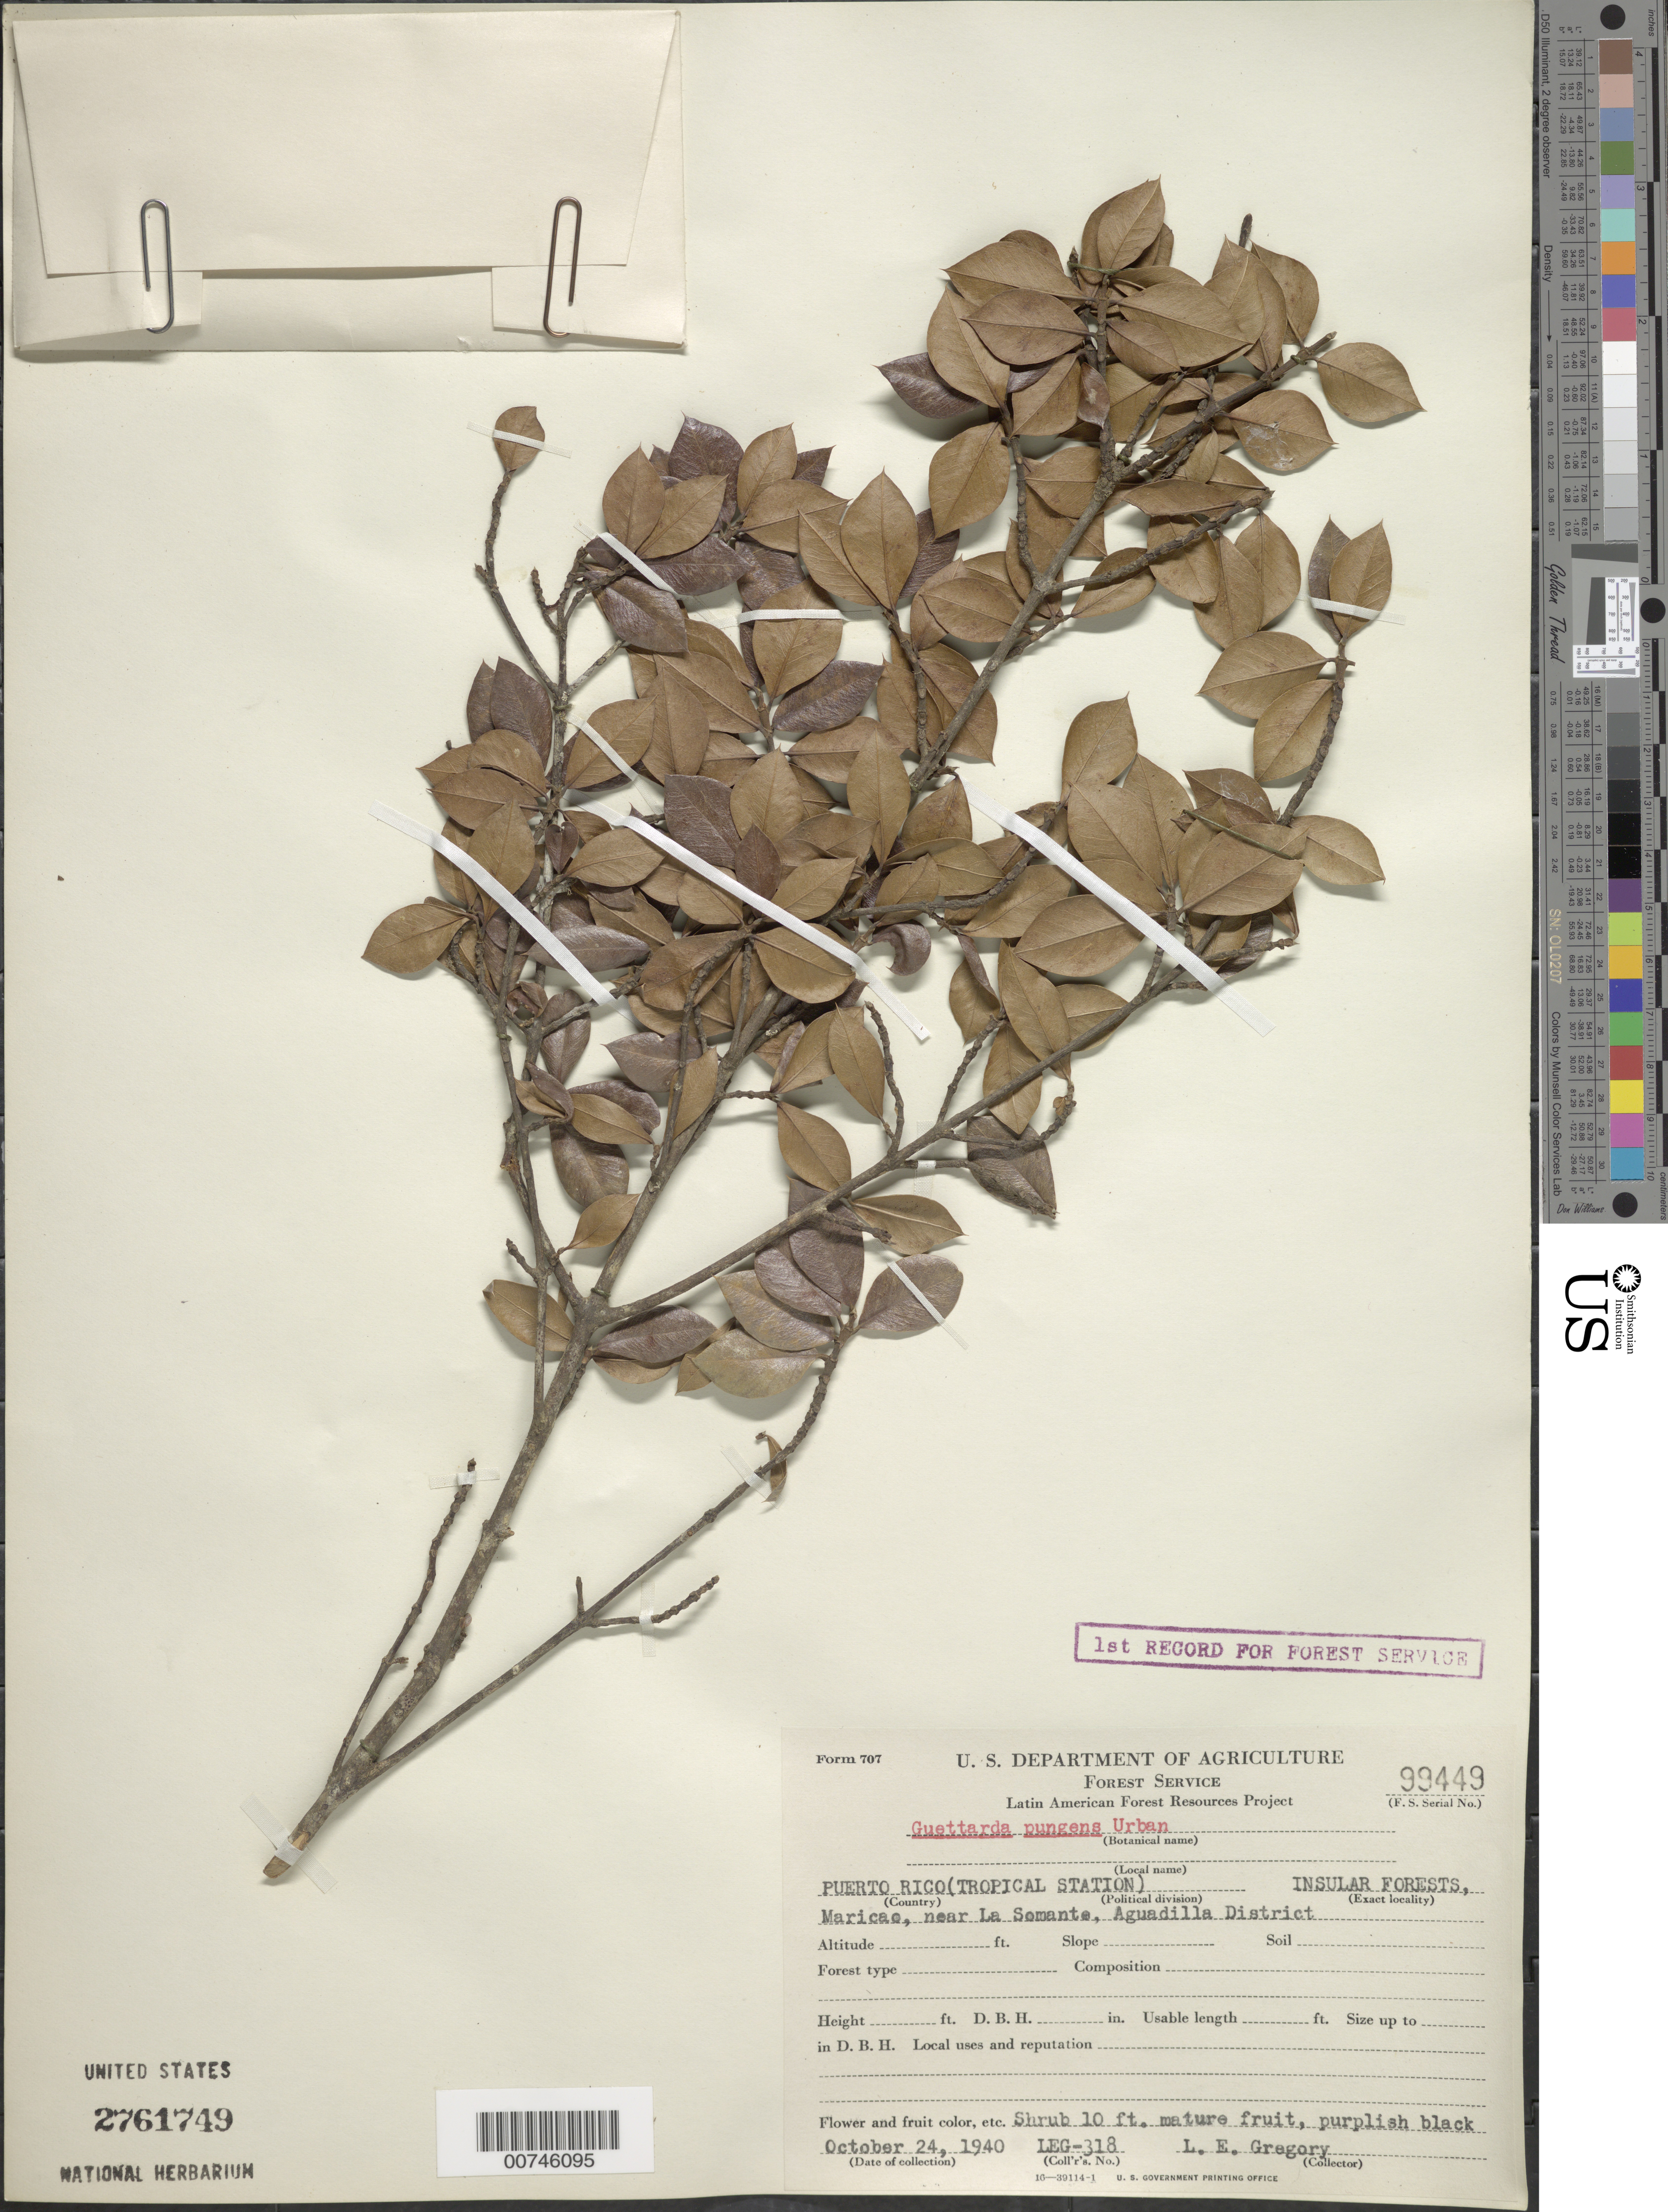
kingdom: Plantae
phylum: Tracheophyta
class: Magnoliopsida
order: Gentianales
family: Rubiaceae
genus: Guettarda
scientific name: Guettarda pungens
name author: Urb.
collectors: L. E. Gregory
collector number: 318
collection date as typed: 24 Oct 1940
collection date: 1940-10-24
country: Puerto Rico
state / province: Maricao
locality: Near La Somante, Aguadilla District, Insular Forests. Tropical Station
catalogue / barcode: US 2761749